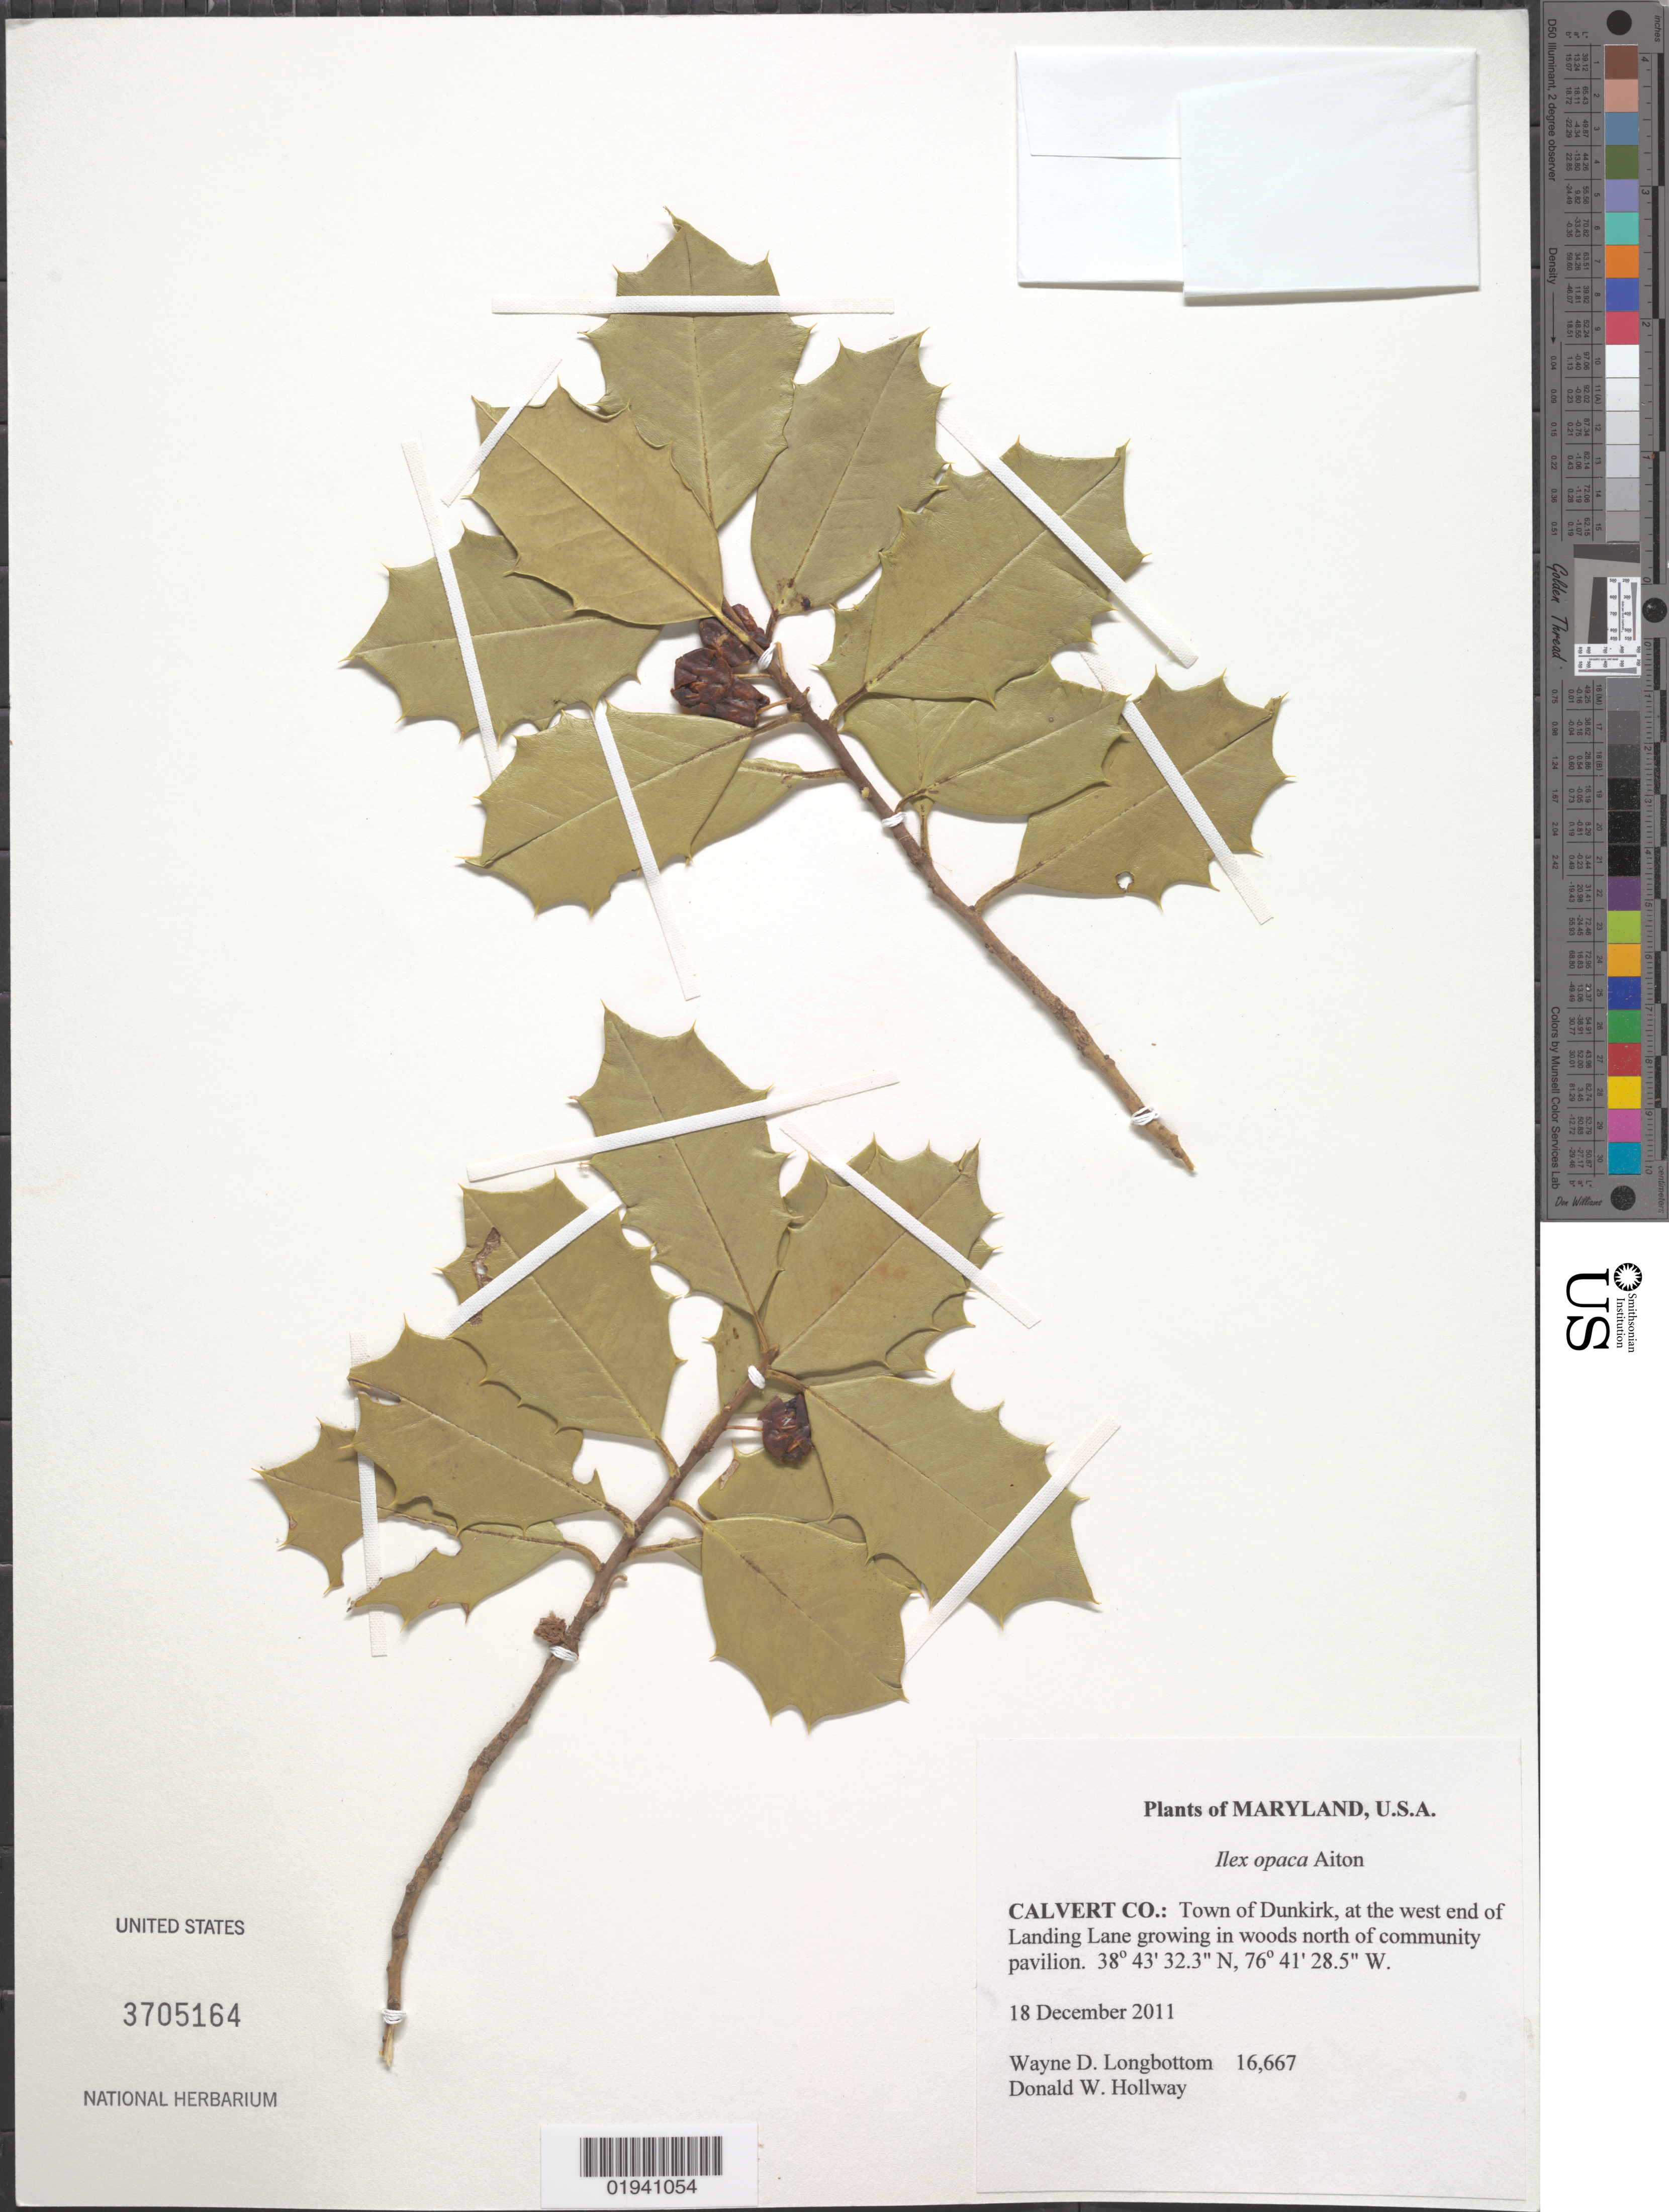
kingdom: Plantae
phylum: Tracheophyta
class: Magnoliopsida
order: Aquifoliales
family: Aquifoliaceae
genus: Ilex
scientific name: Ilex opaca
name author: Aiton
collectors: W. D. Longbottom & D. Hollway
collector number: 16667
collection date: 2011-12-18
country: United States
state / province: Maryland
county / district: Calvert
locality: Town of Dunkirk, at the west end Landing Lane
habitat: growing in woods north of community pavilion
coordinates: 38 42 10.90 N, 76 41 34.00 W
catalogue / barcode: US 3705164